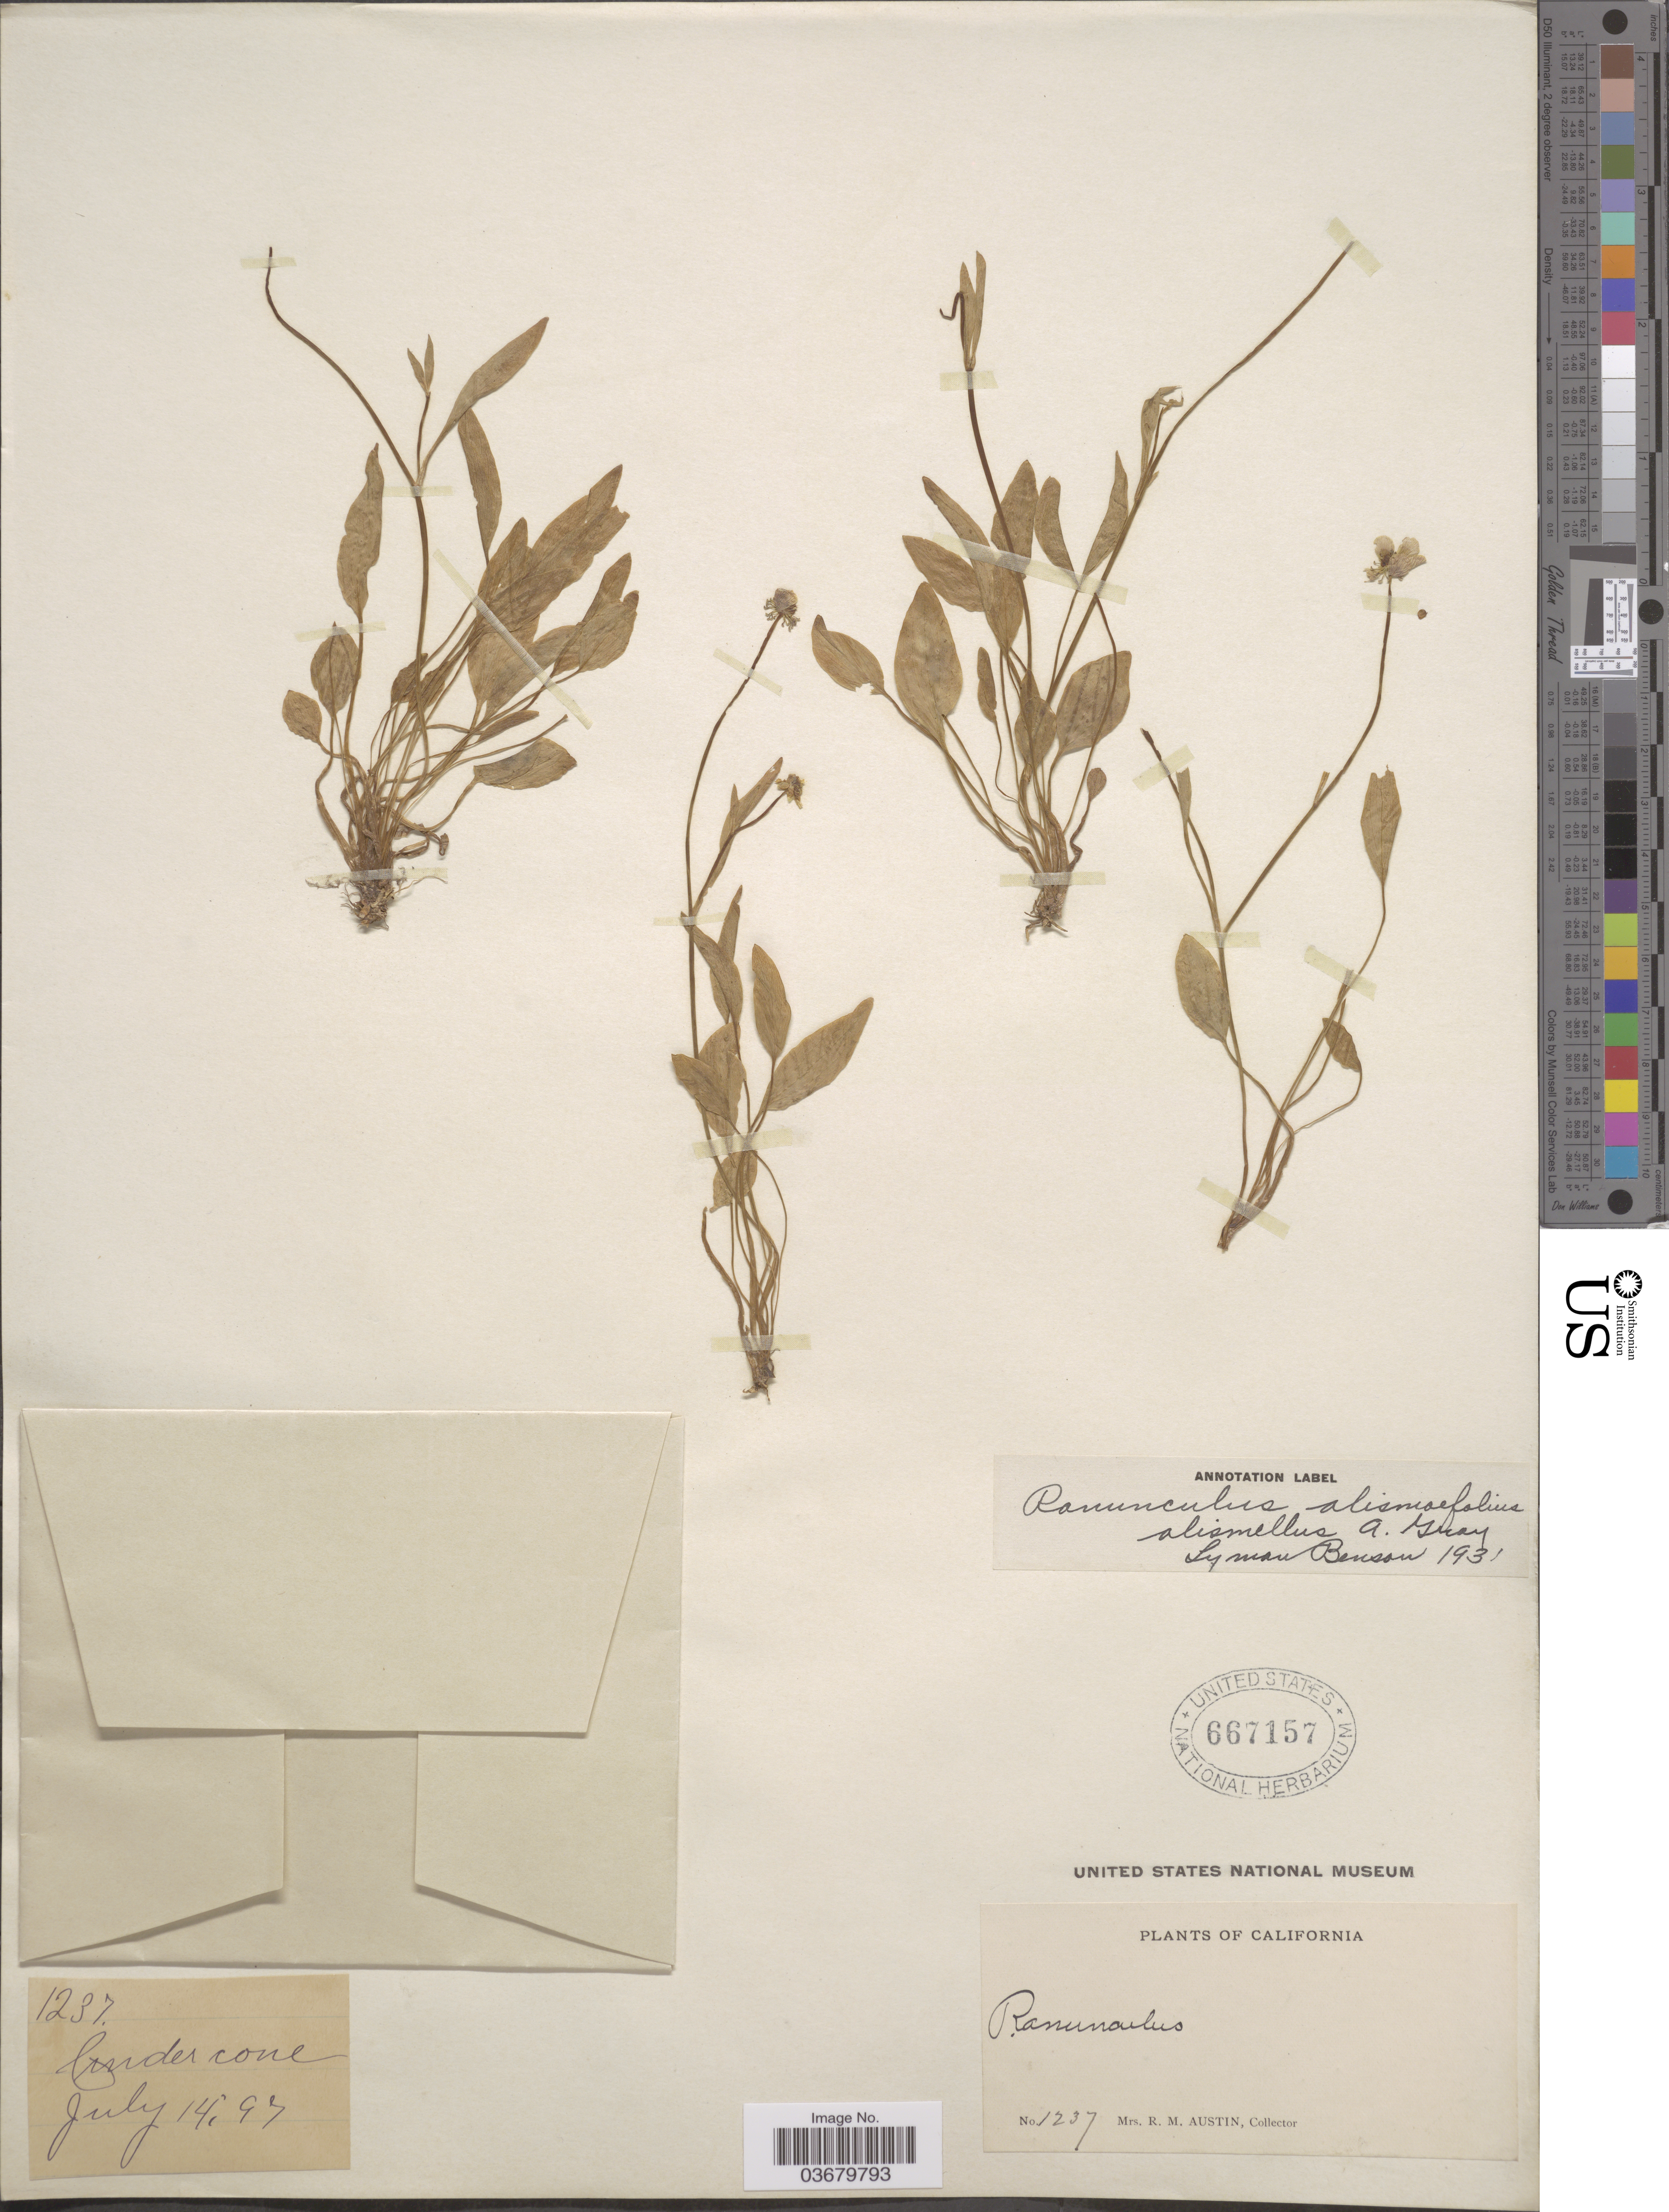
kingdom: Plantae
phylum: Tracheophyta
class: Magnoliopsida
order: Ranunculales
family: Ranunculaceae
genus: Ranunculus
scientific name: Ranunculus alismifolius var. alismellus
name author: A. Gray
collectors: R. Austin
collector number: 1237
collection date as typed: Transcribed d/m/y: 14/7/97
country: United States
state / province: California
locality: Cinder cone [unsure placement]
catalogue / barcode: US 667157